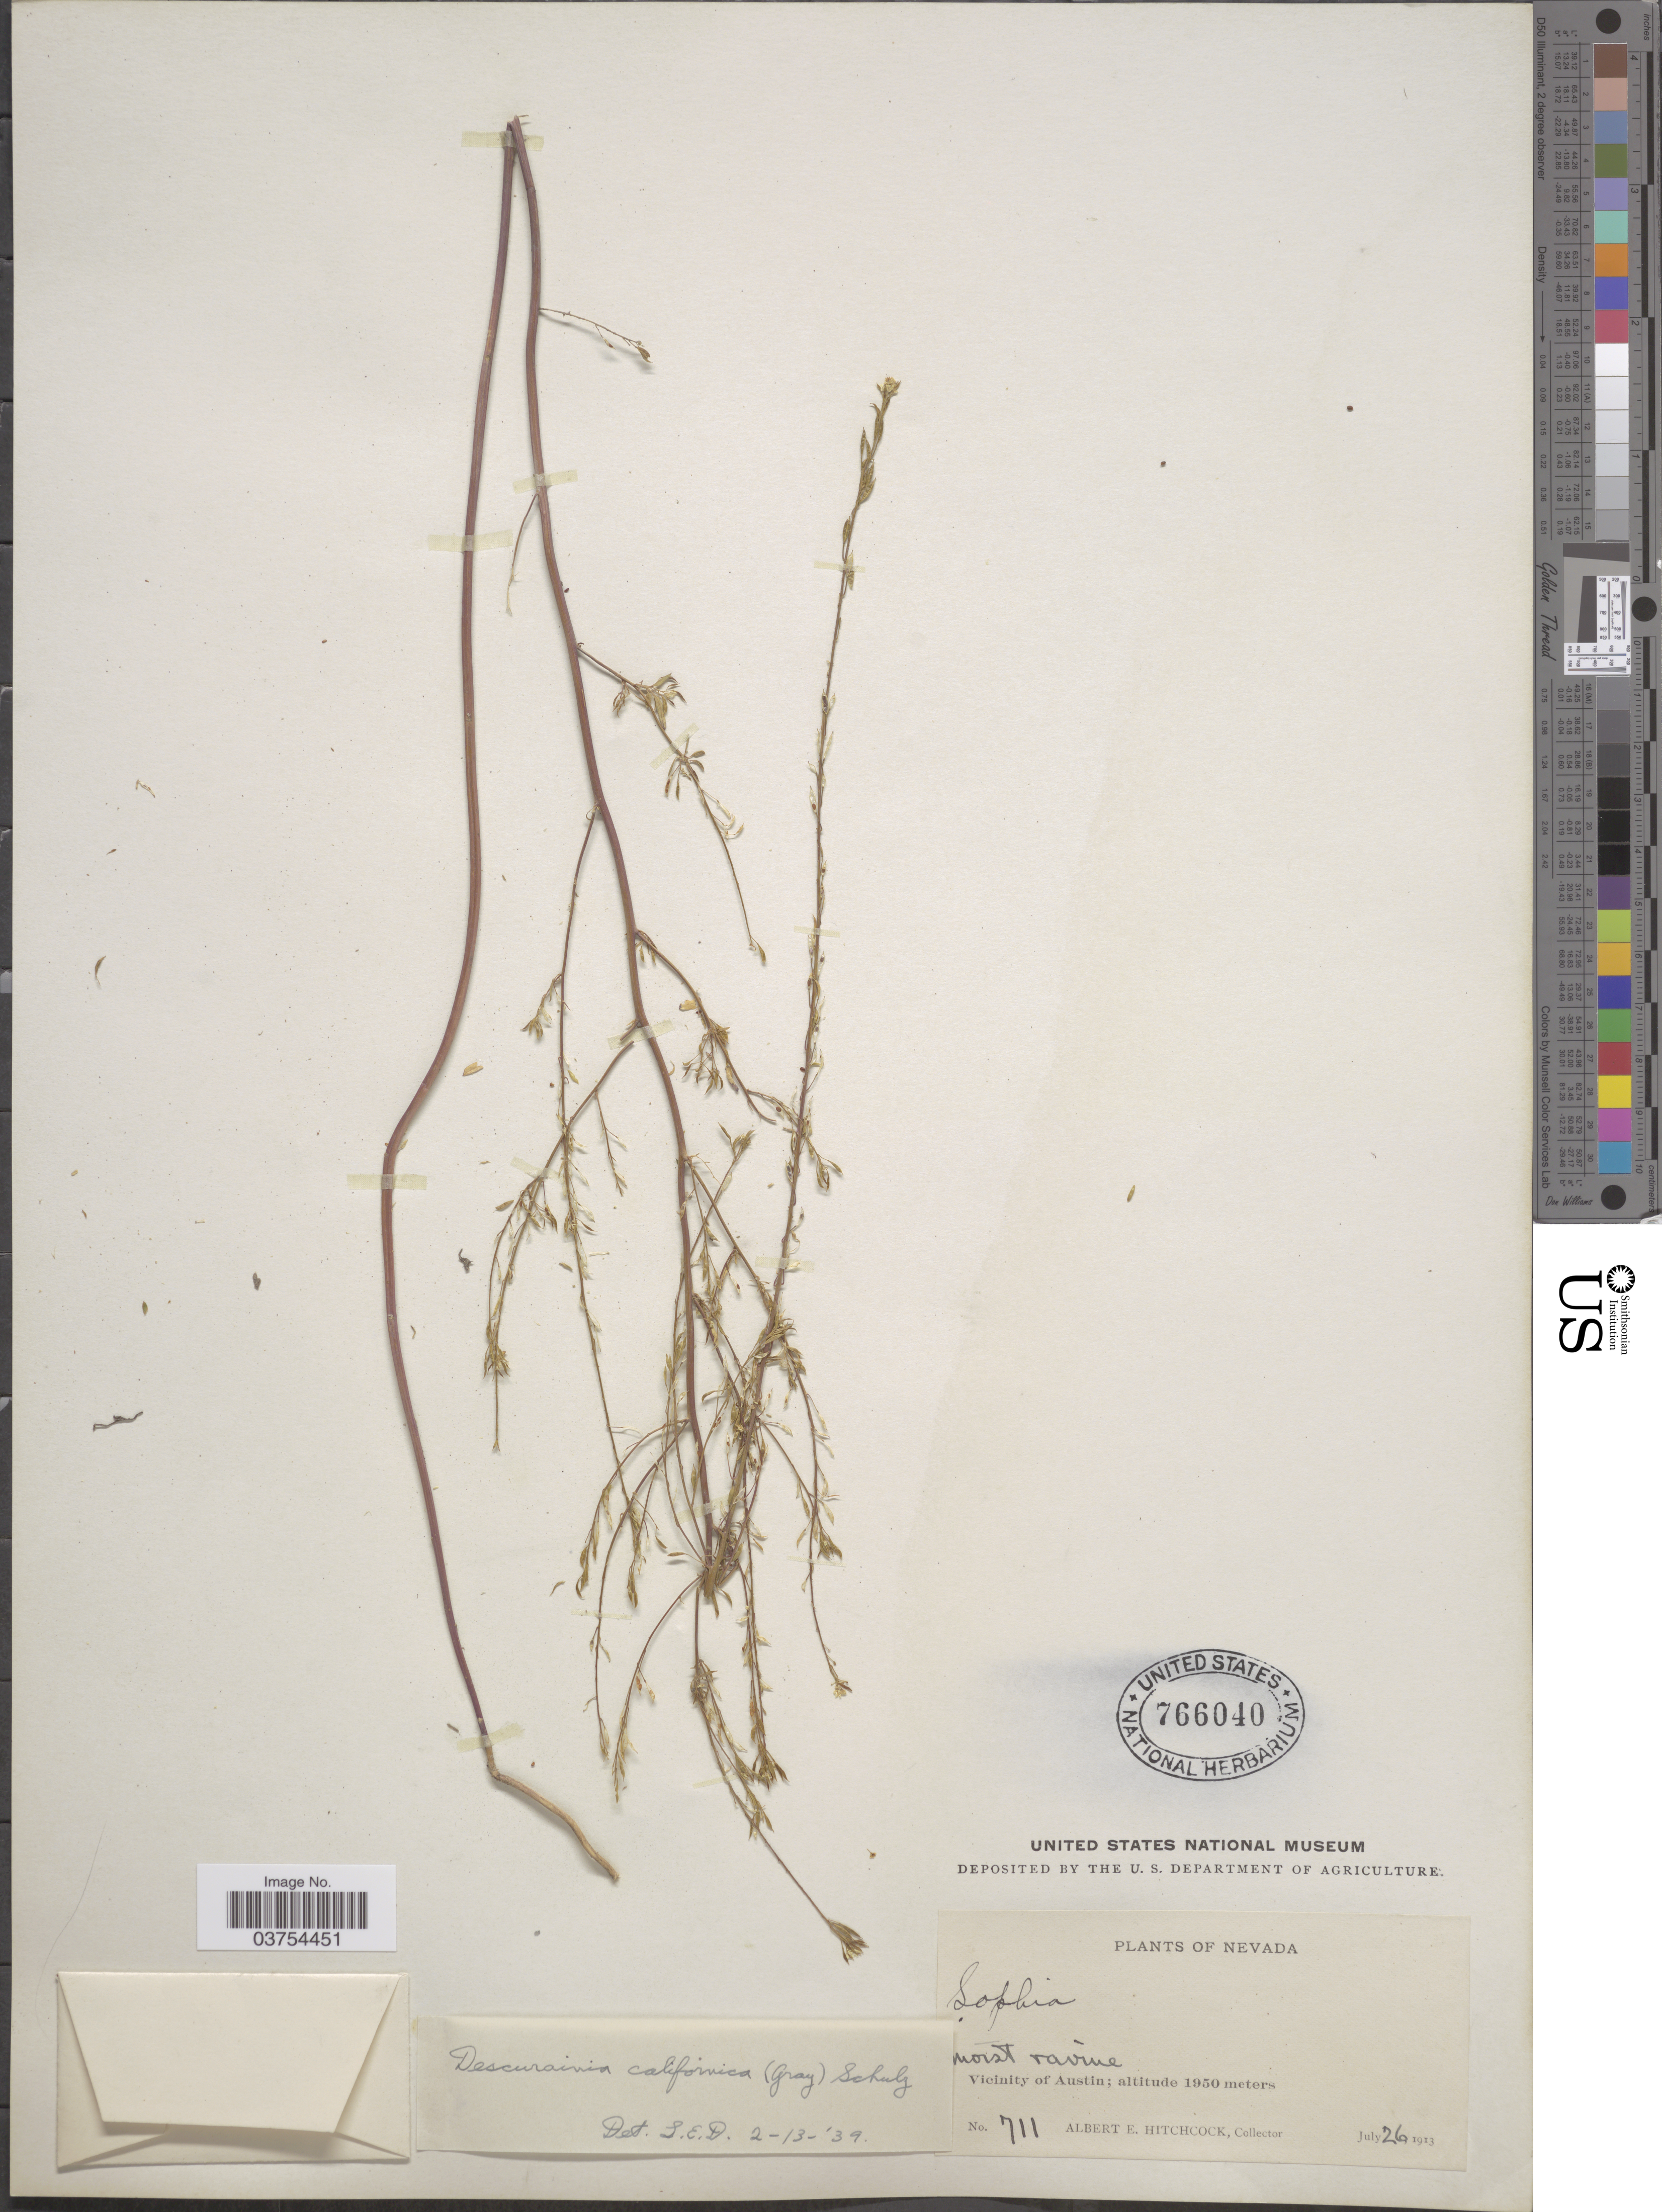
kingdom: Plantae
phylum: Tracheophyta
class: Magnoliopsida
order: Brassicales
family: Brassicaceae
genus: Descurainia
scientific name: Descurainia californica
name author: (A. Gray) O.E. Schulz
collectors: A. Hitchcock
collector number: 711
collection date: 1913-07-26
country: United States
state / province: Nevada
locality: Vicinity of Austin.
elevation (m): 1950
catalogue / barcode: US 766040